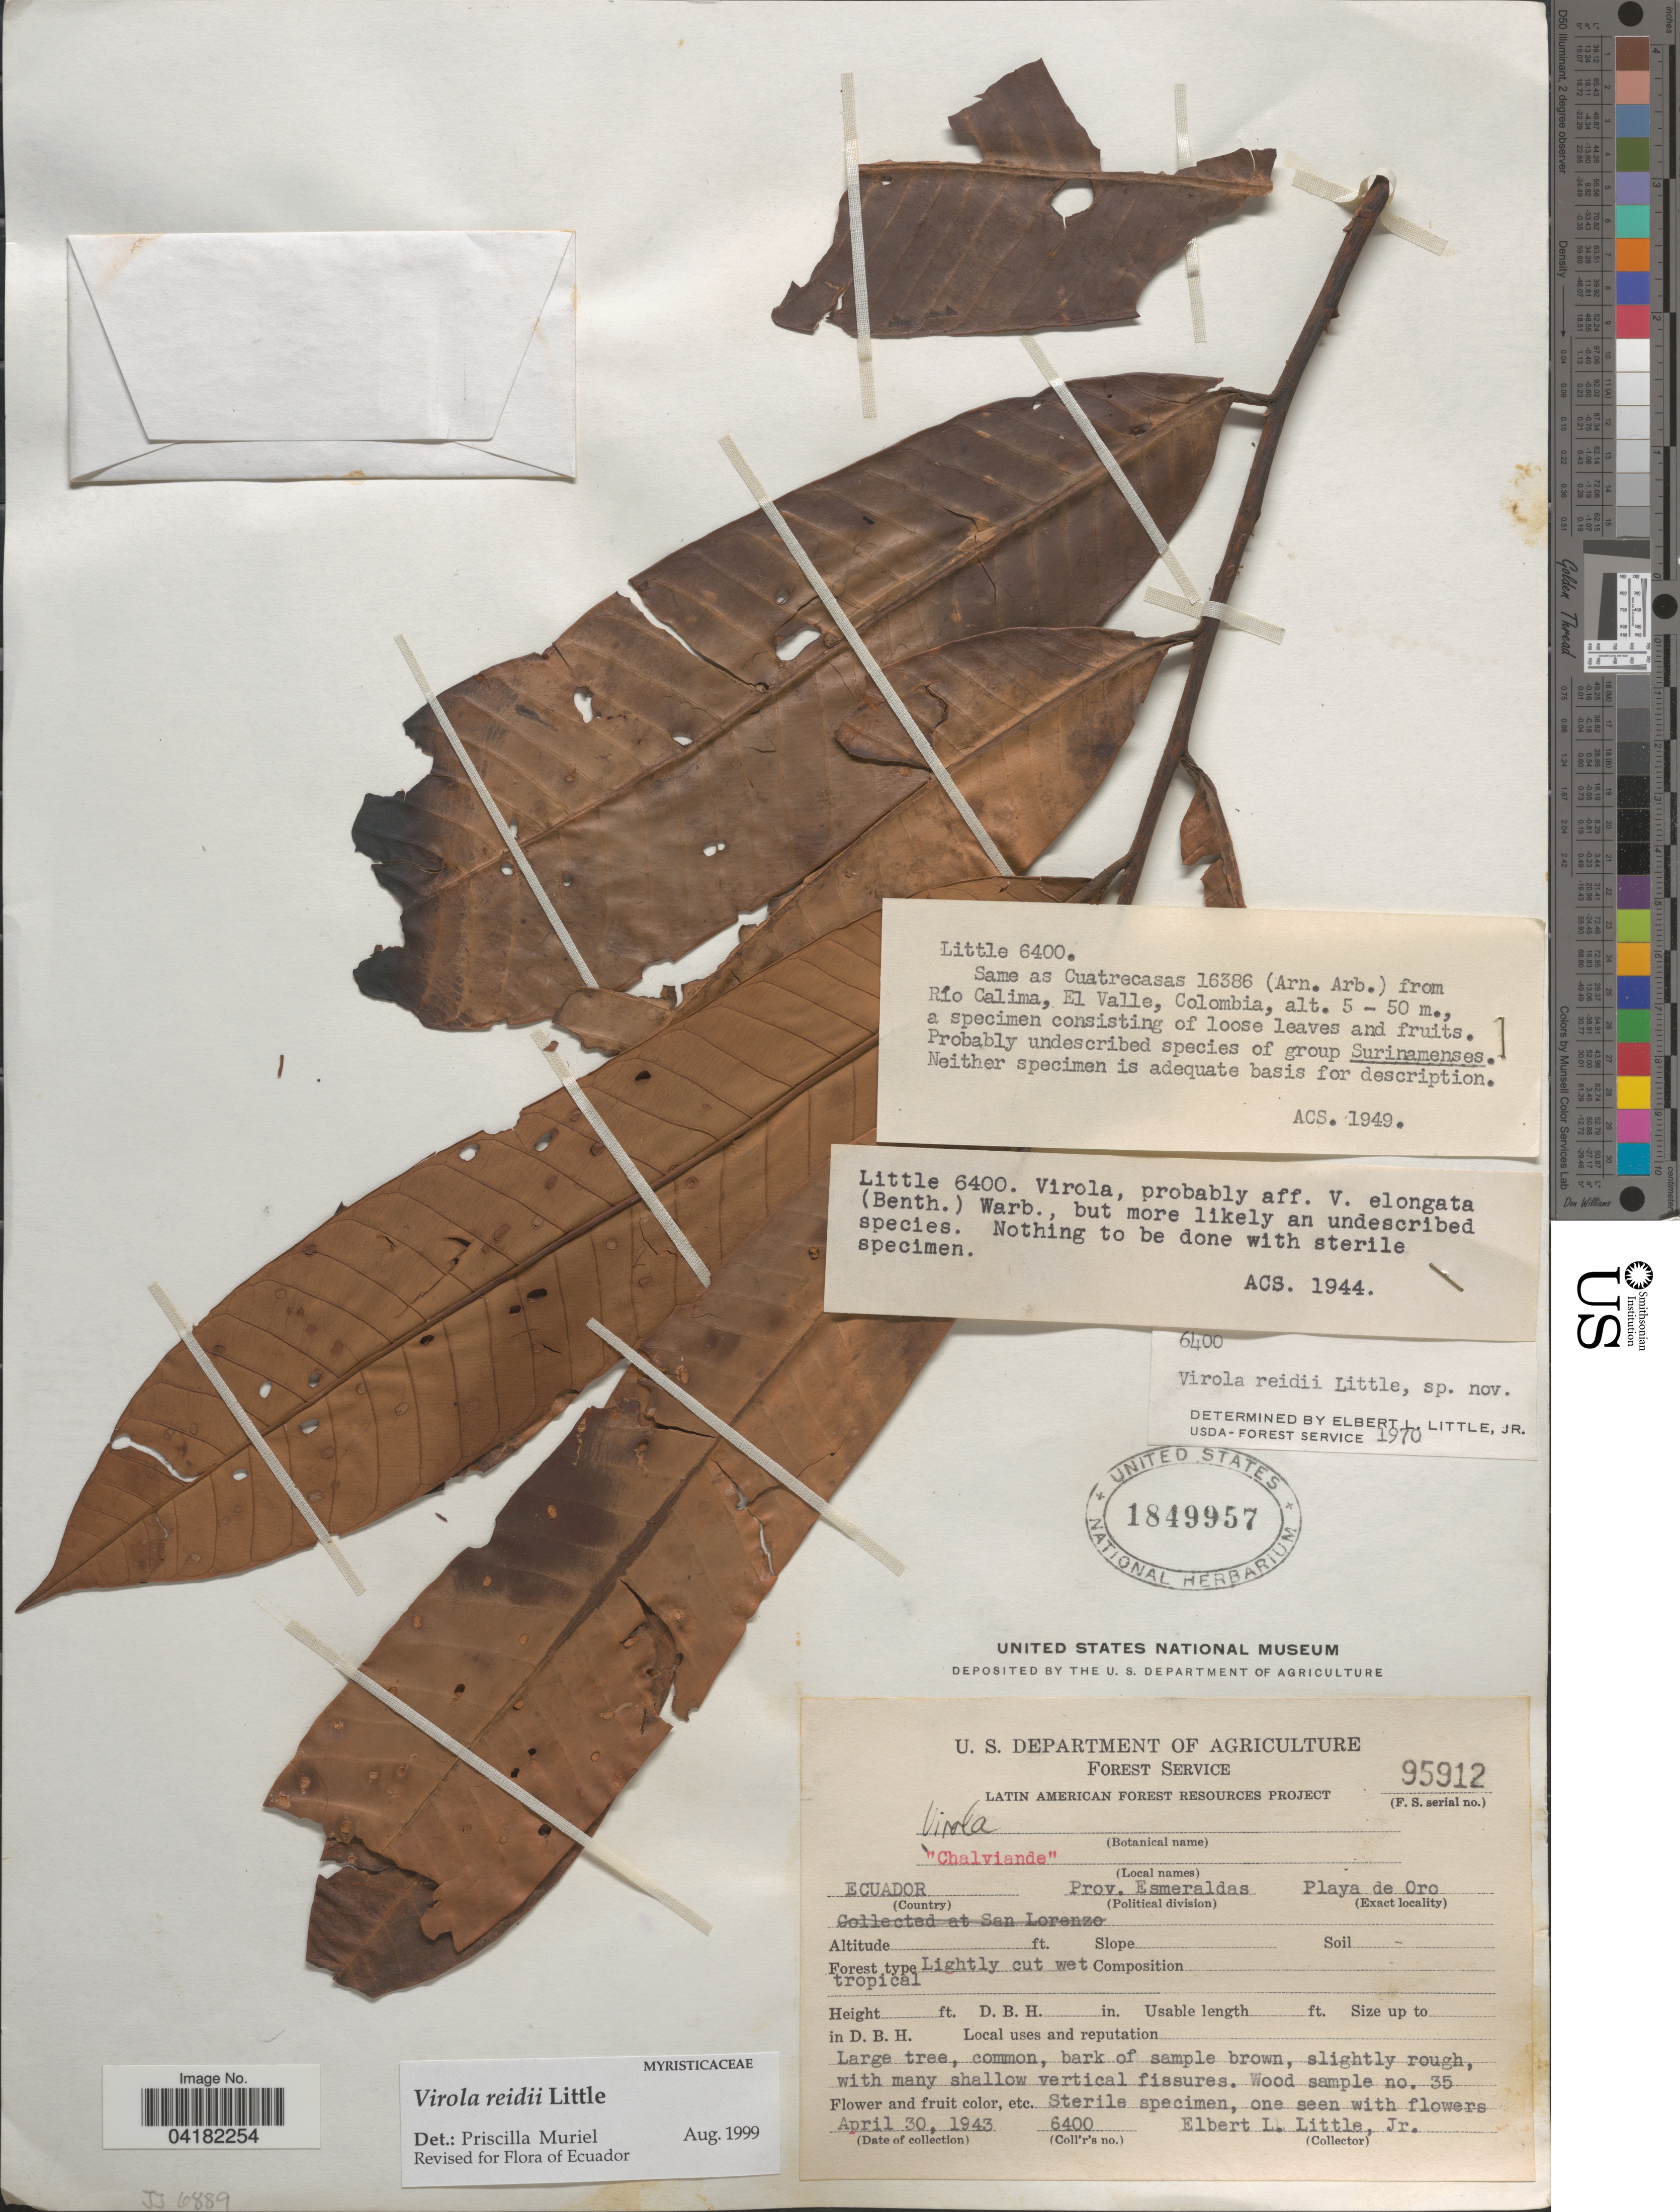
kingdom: Plantae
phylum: Tracheophyta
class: Magnoliopsida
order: Magnoliales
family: Myristicaceae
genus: Virola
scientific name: Virola reidii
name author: Little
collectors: E. L. Little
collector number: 6400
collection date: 1943-04-30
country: Ecuador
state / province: Esmeraldas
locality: Playa de Oro.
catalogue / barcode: US 1849957